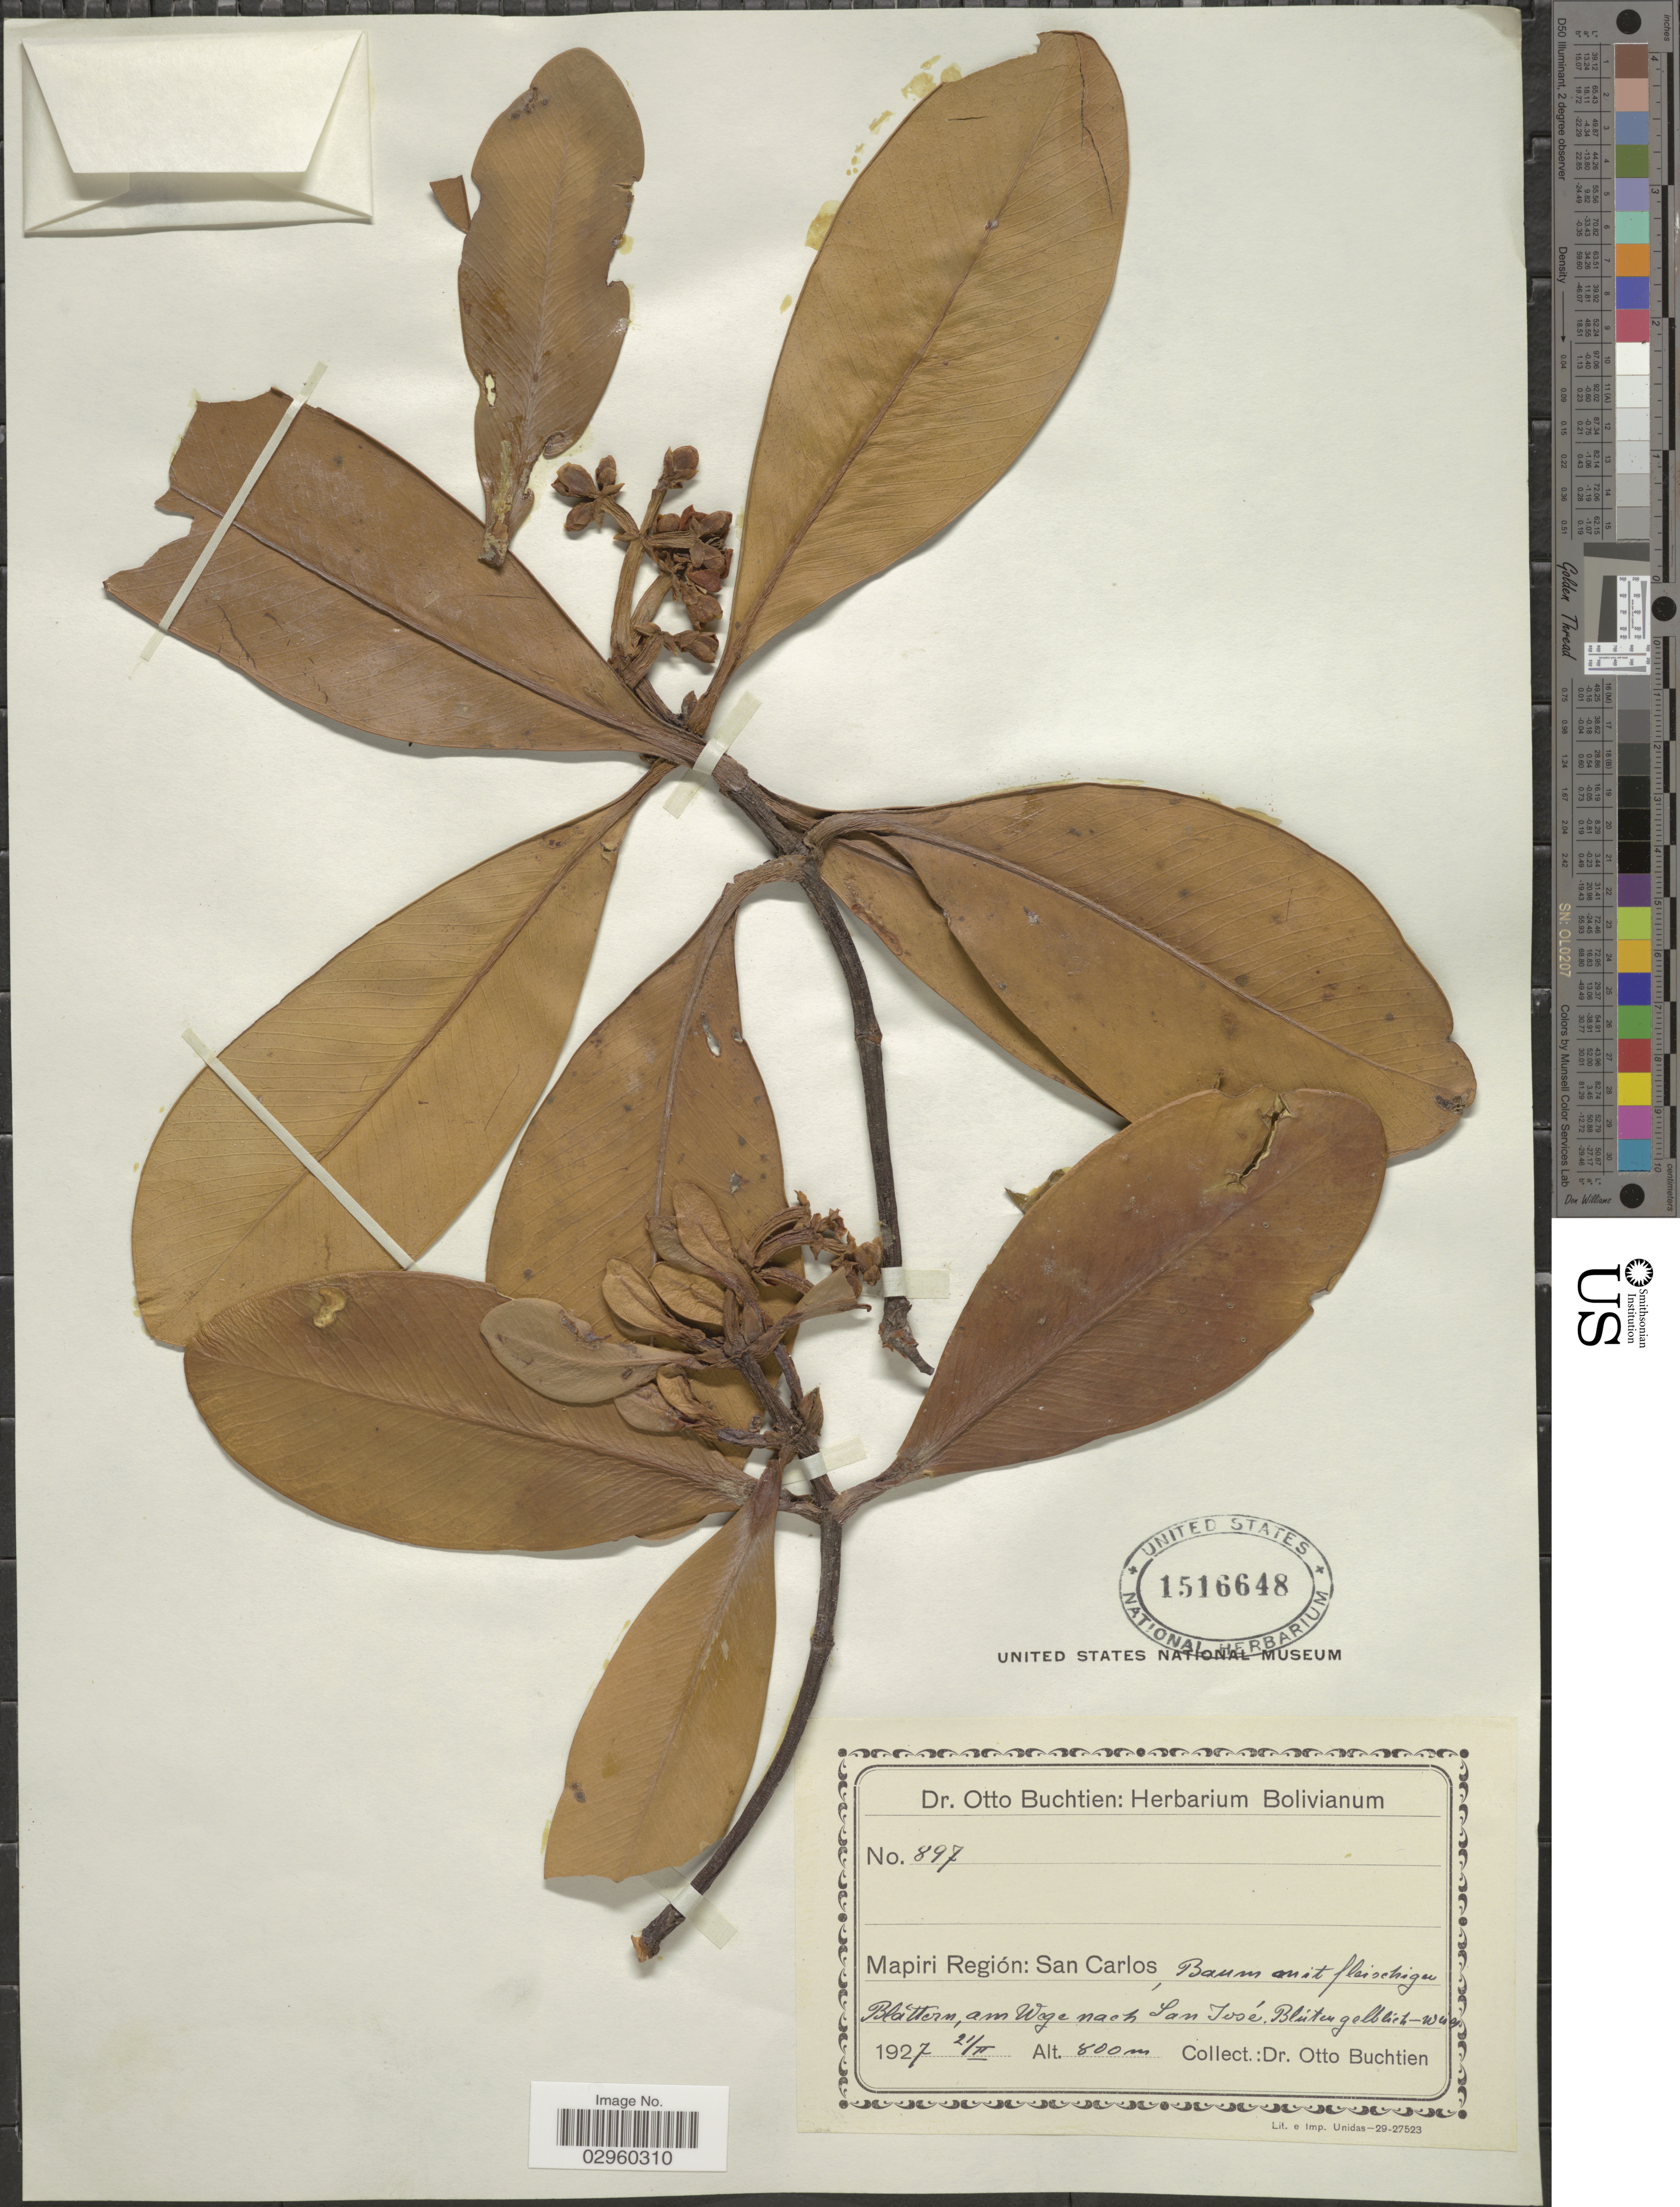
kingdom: Plantae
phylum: Tracheophyta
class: Magnoliopsida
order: Malpighiales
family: Clusiaceae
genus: Clusia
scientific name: Clusia sp.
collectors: O. Buchtien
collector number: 897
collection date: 1927-02-21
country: Bolivia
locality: Mapiri Región: San Carlos, am Wege nach San José.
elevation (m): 800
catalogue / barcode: US 1516648